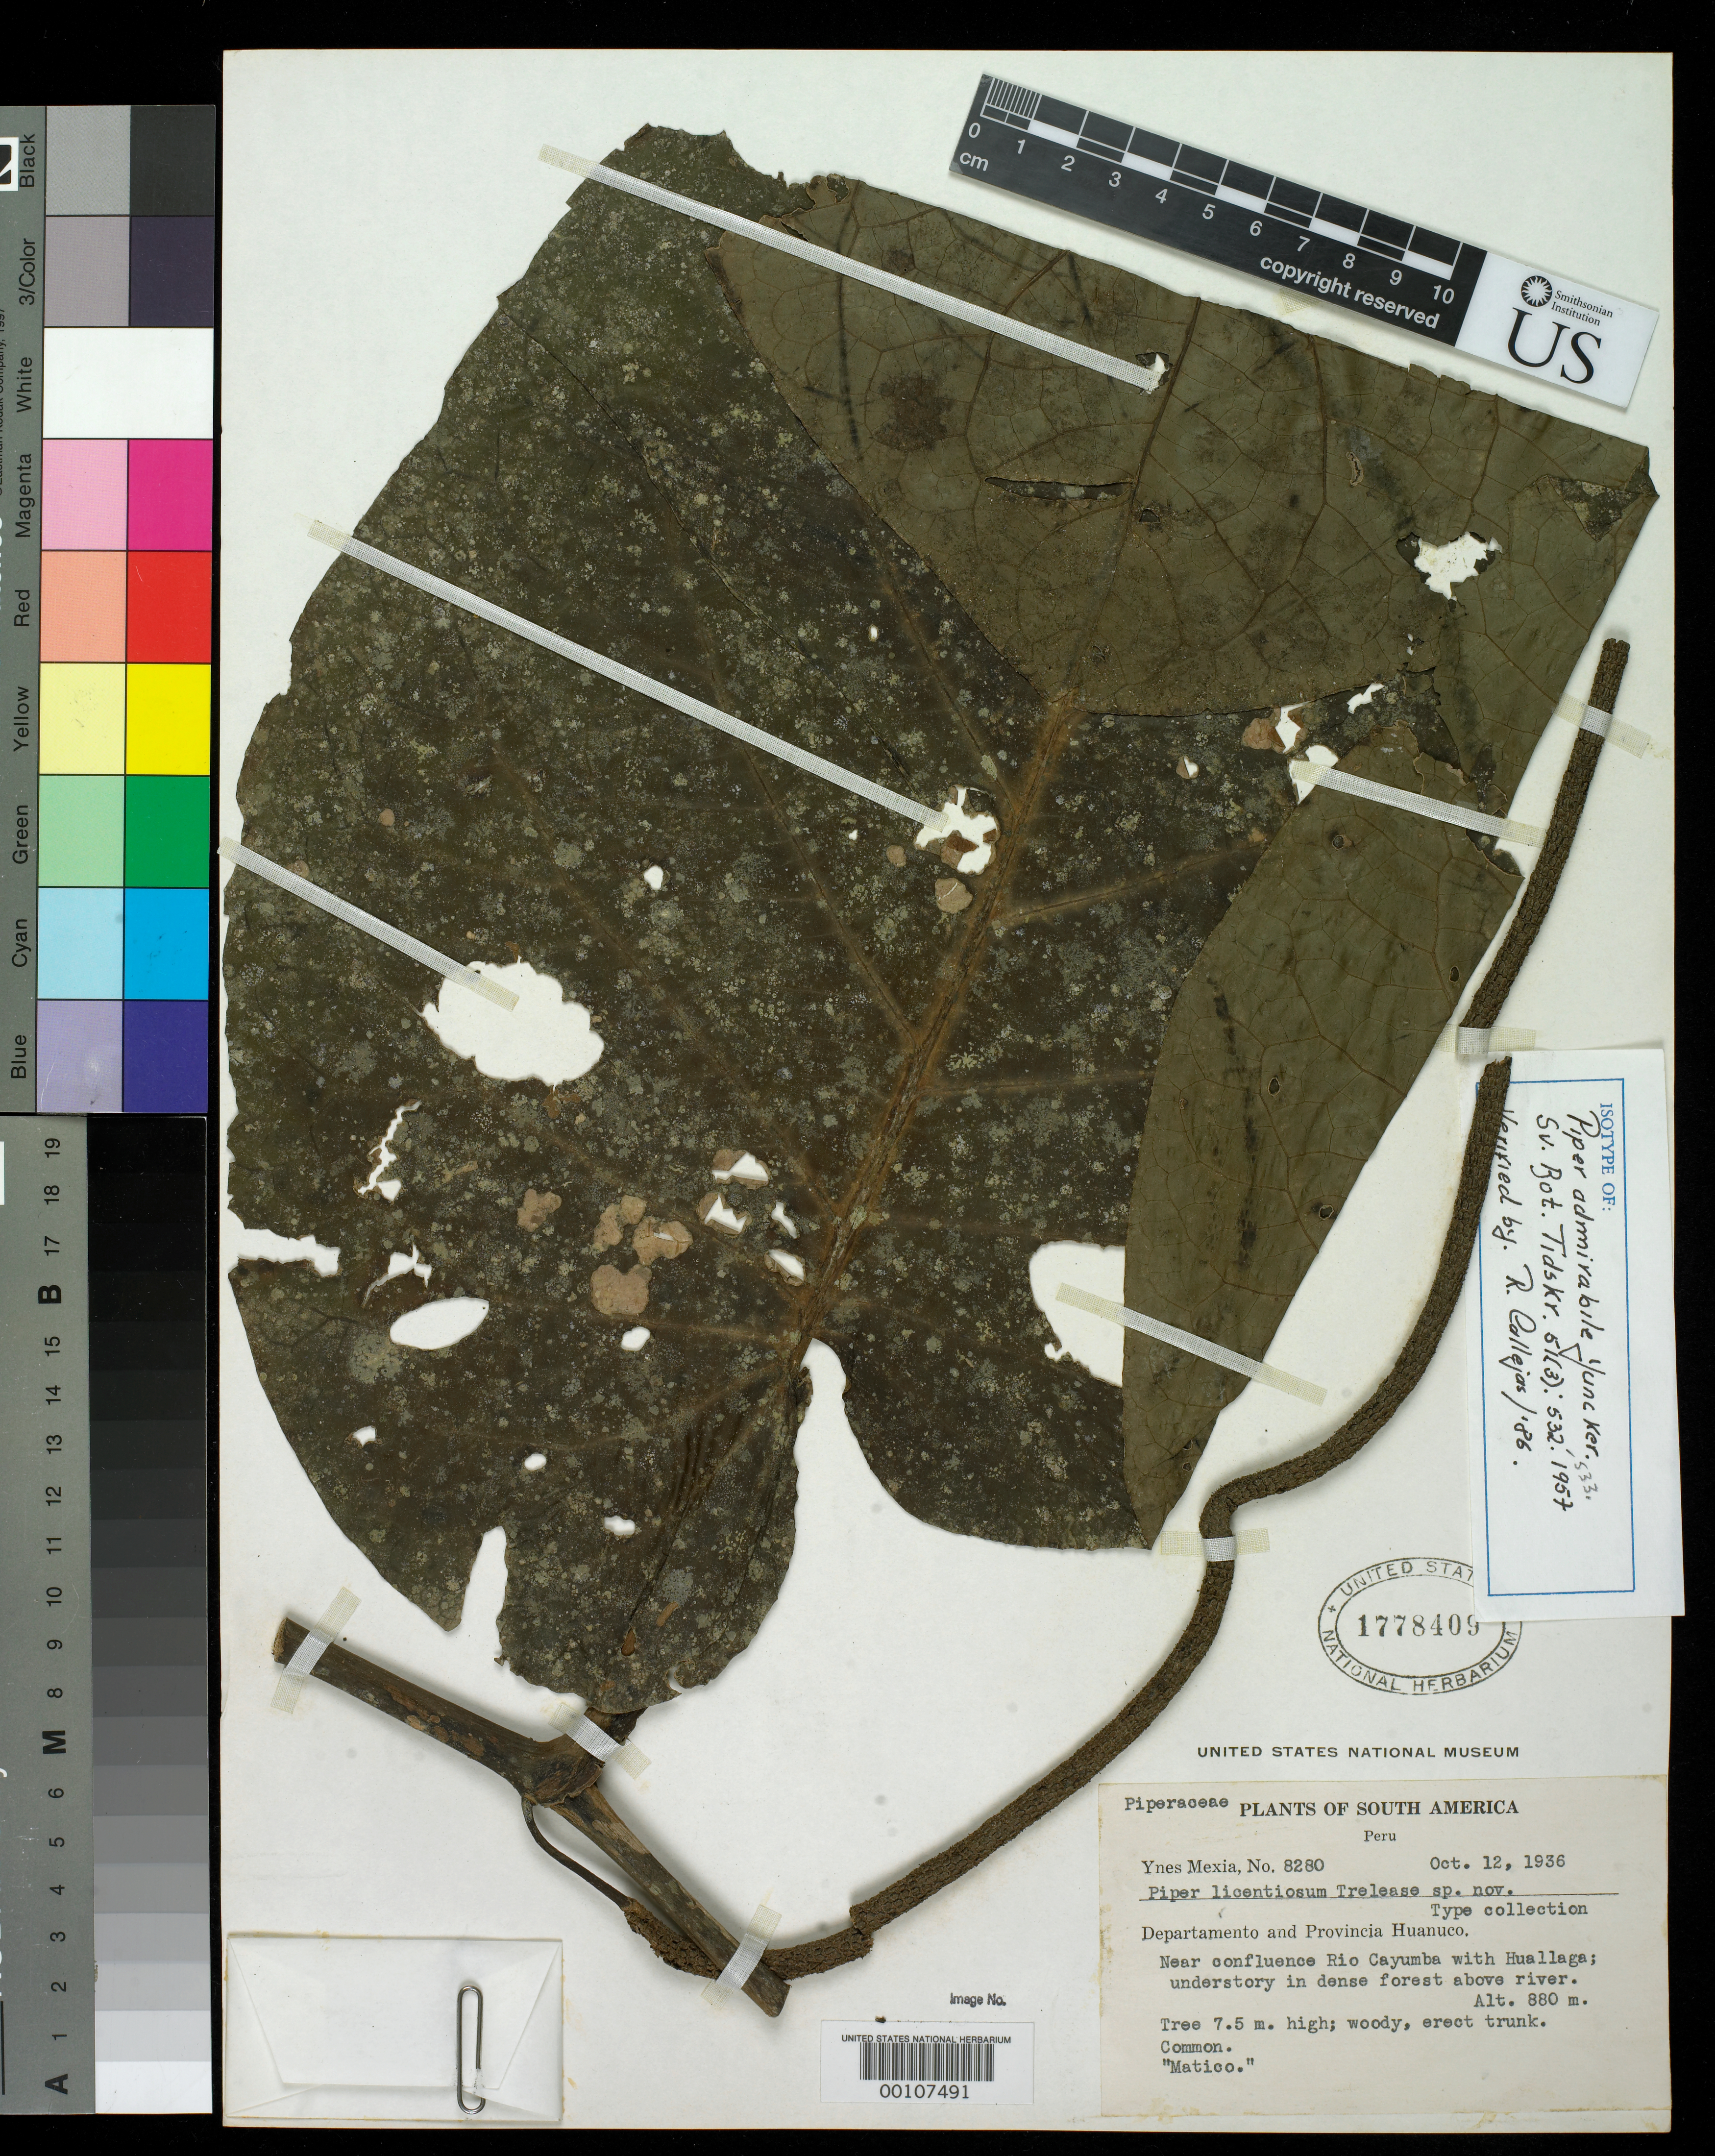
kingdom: Plantae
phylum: Tracheophyta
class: Magnoliopsida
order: Piperales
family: Piperaceae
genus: Piper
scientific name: Piper admirabile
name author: Yunck.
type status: Isotype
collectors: Y. Mexia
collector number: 8280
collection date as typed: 12 Oct 1936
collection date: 1936-10-12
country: Peru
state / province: Huánuco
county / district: Huánuco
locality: confluence [of] Río Cayumba with Huallaga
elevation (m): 880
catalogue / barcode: US 1778409